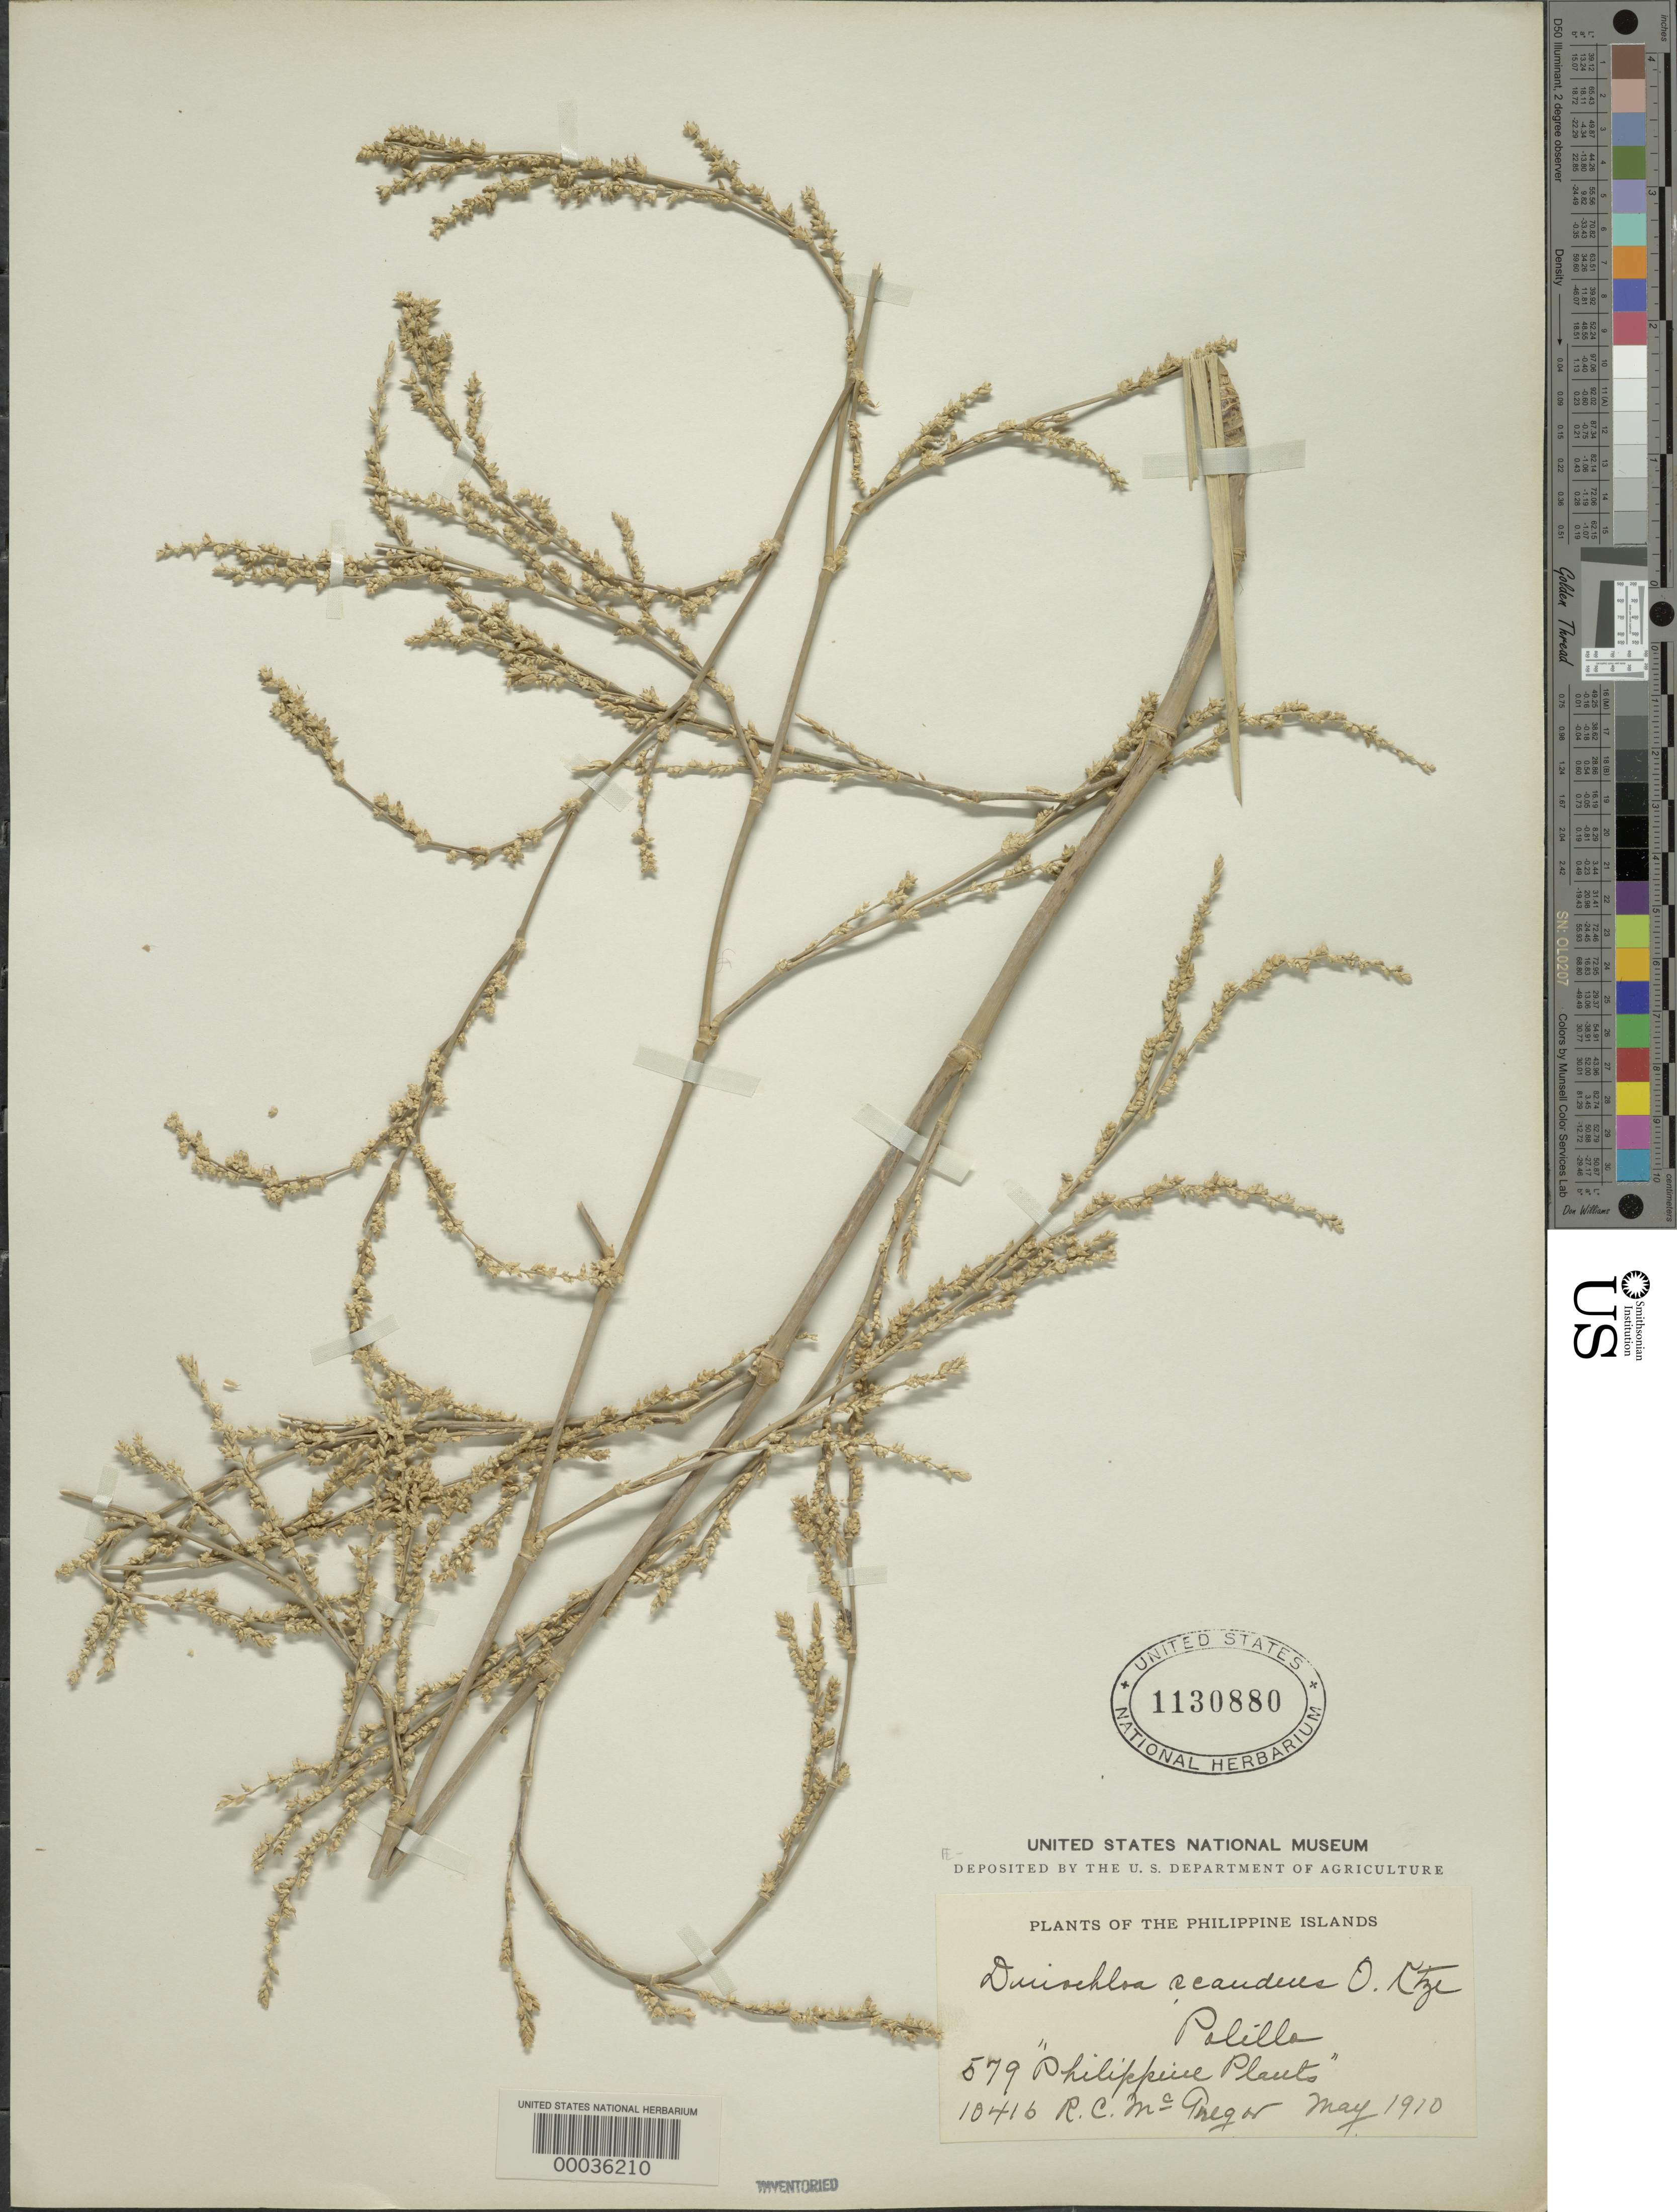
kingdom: Plantae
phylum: Tracheophyta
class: Liliopsida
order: Poales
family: Poaceae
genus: Dinochloa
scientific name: Dinochloa scandens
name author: (Blume ex Nees) Kuntze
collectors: R. C. McGregor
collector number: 10416 / 579 "phil. Plants"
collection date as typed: May 1910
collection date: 1910-05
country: Philippines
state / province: Calabarzon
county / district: Quezon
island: Polillo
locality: Polillo [Polillo Is.]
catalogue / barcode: US 1130880